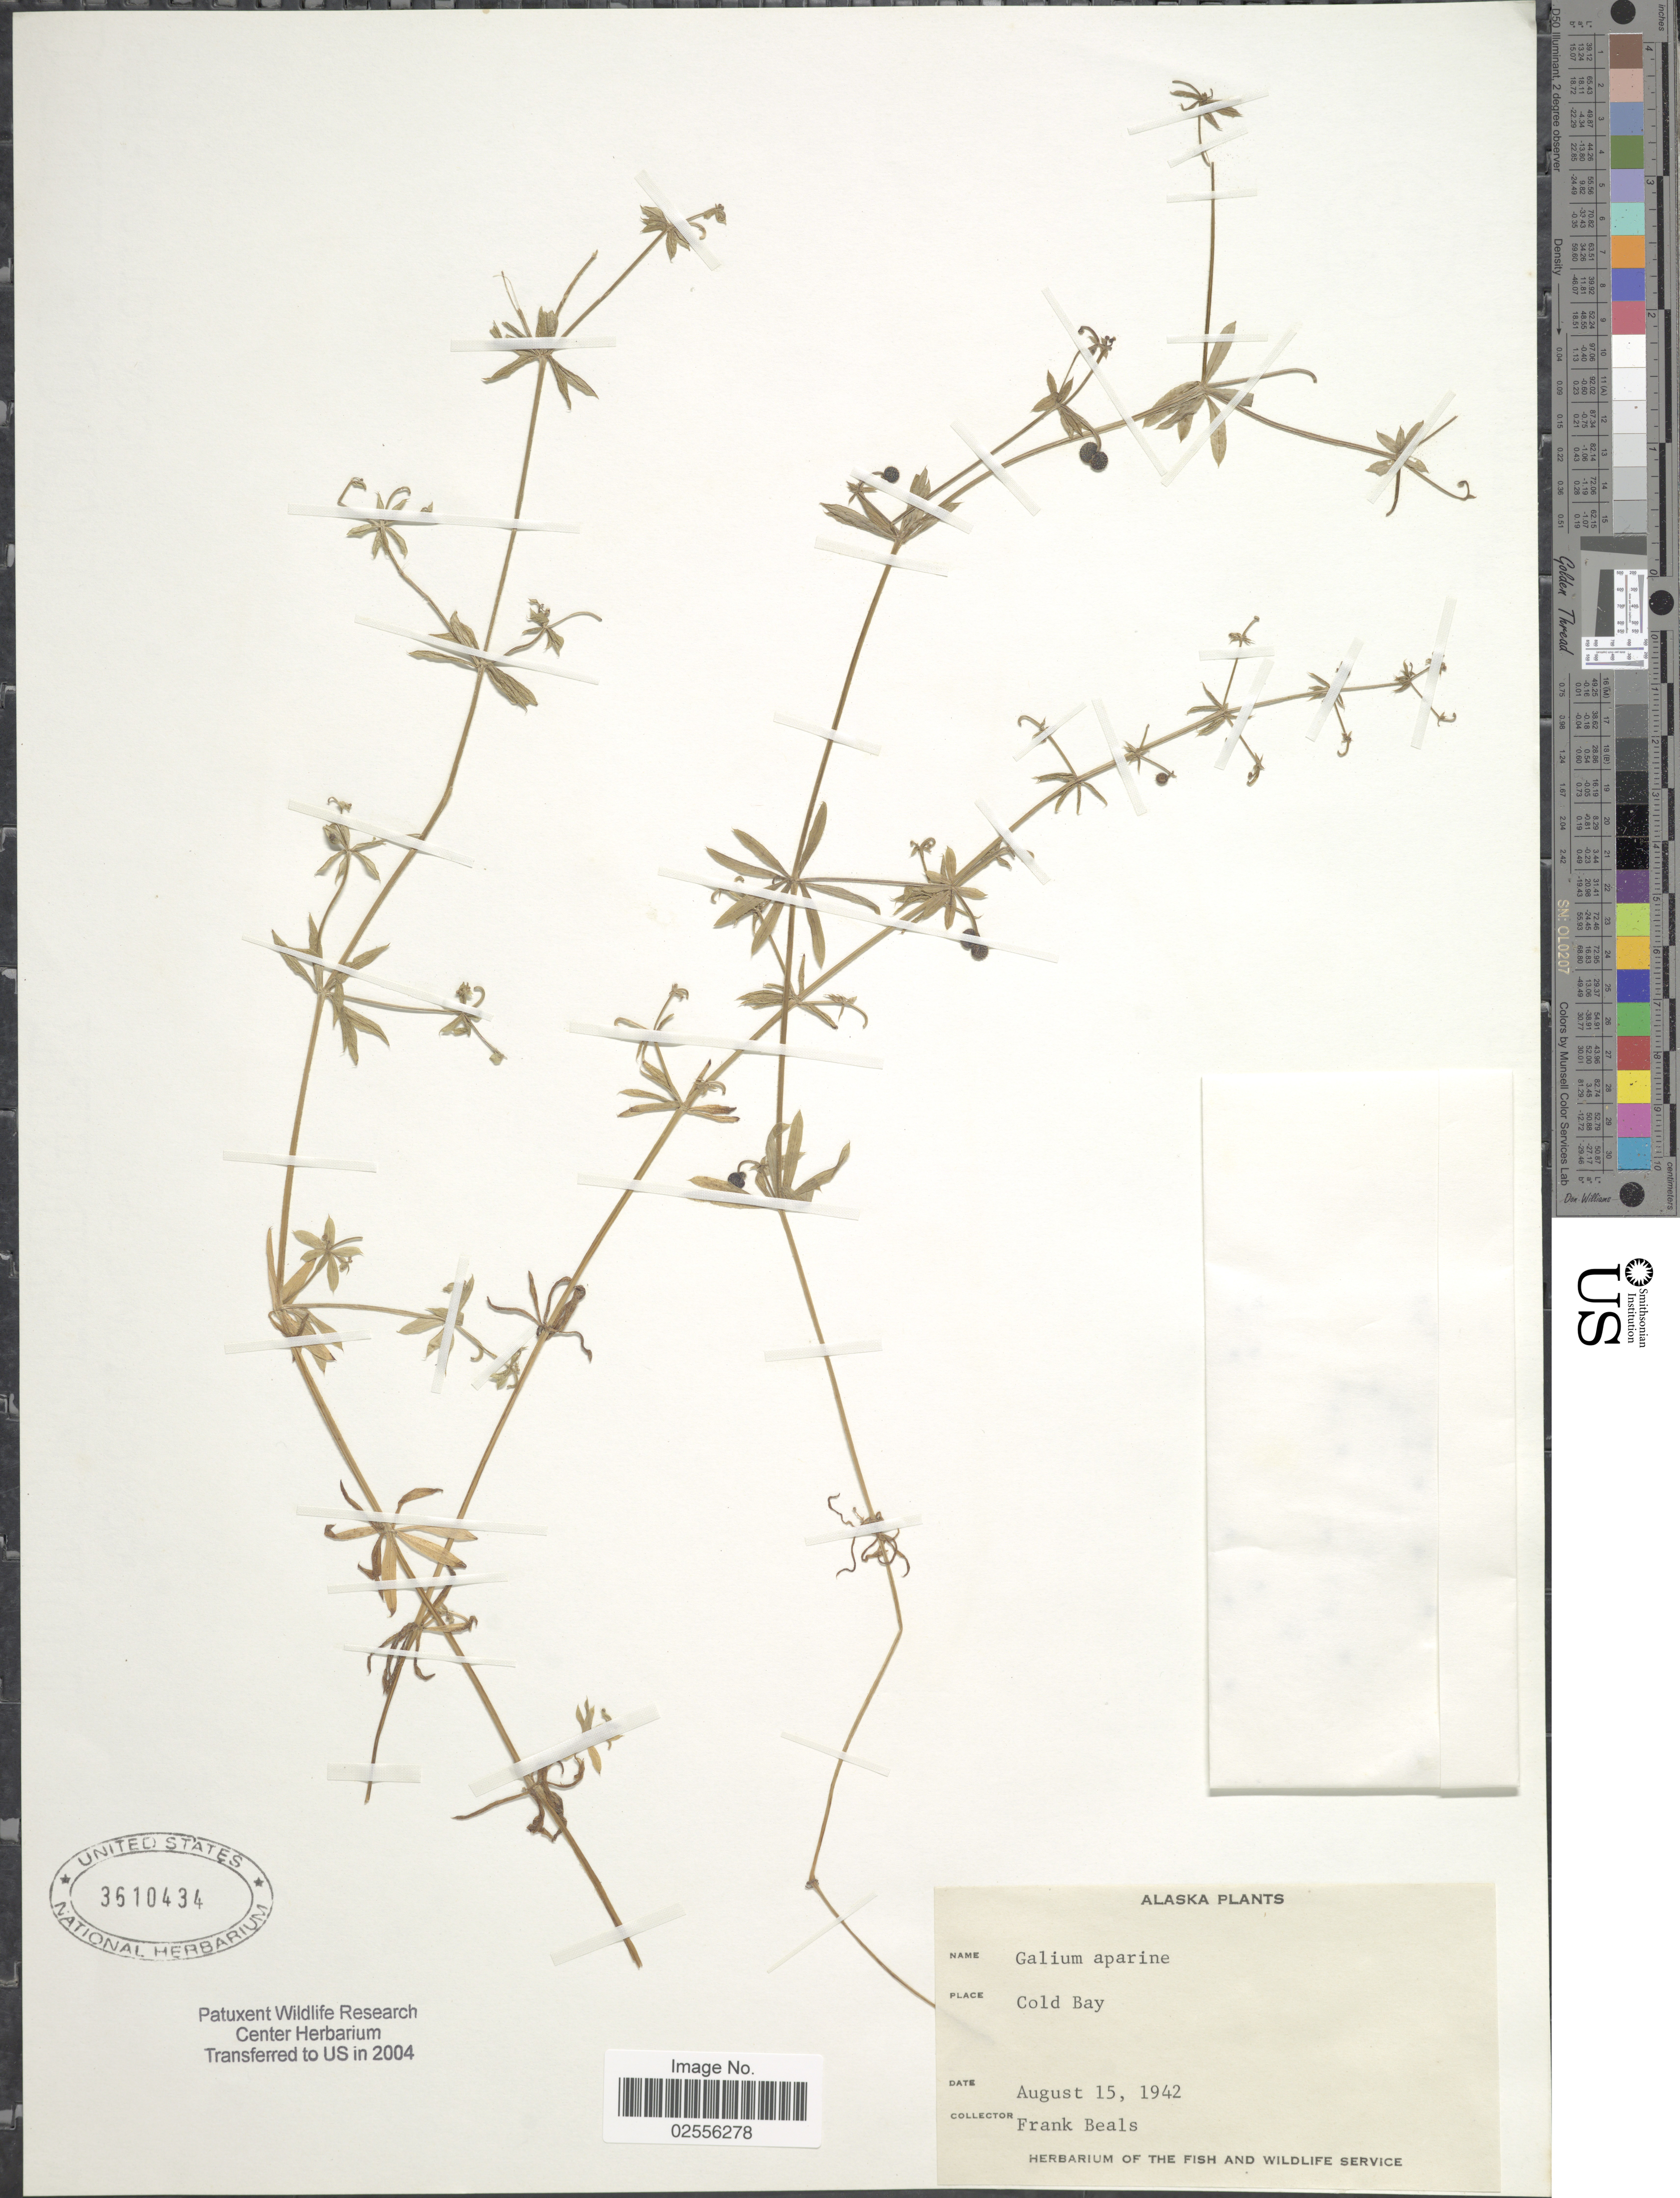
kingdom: Plantae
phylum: Tracheophyta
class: Magnoliopsida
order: Gentianales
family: Rubiaceae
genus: Galium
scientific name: Galium aparine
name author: L.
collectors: F. Beals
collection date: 1942-08-15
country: United States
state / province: Alaska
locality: Cold Bay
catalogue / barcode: US 3610434